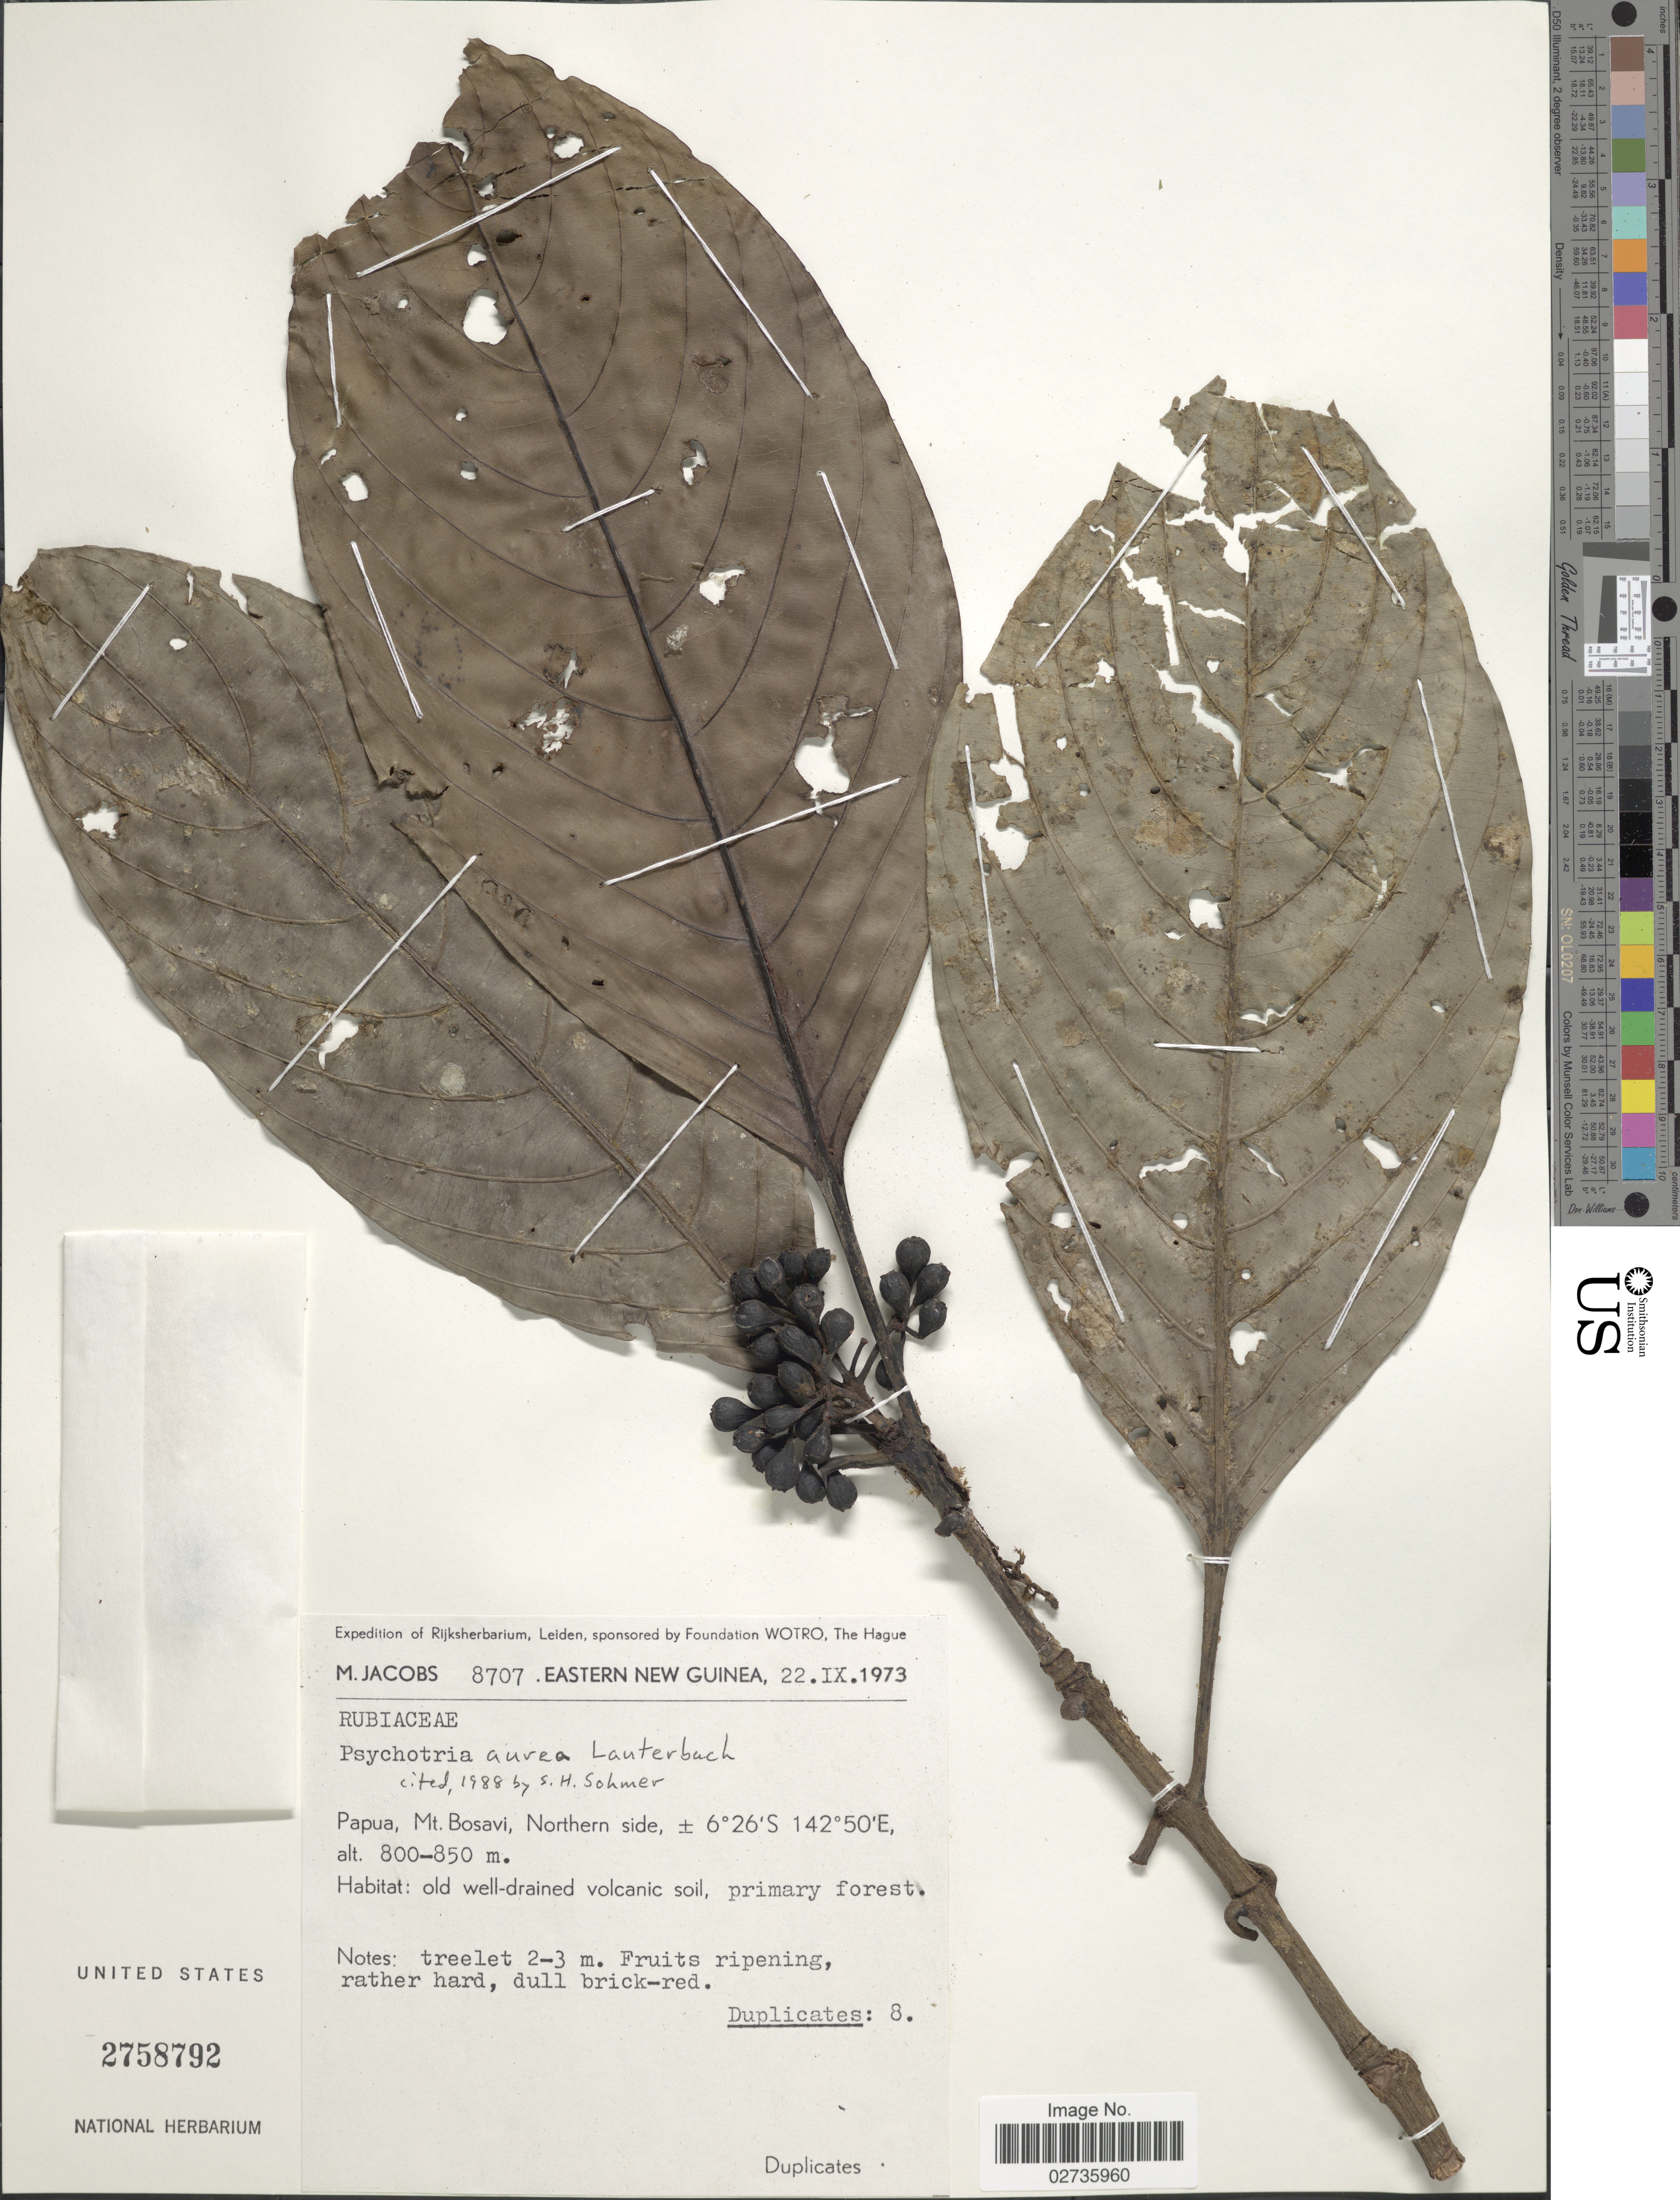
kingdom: Plantae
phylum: Tracheophyta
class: Magnoliopsida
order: Gentianales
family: Rubiaceae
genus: Psychotria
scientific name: Psychotria aurea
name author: Lauterb.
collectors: M. Jacobs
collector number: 8707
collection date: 1973-09-22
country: Papua New Guinea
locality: Eastern New Guinea, Mt Bosavi, Northern side, old well-drained volcanic soil, primary forest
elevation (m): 800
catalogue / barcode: US 2758792